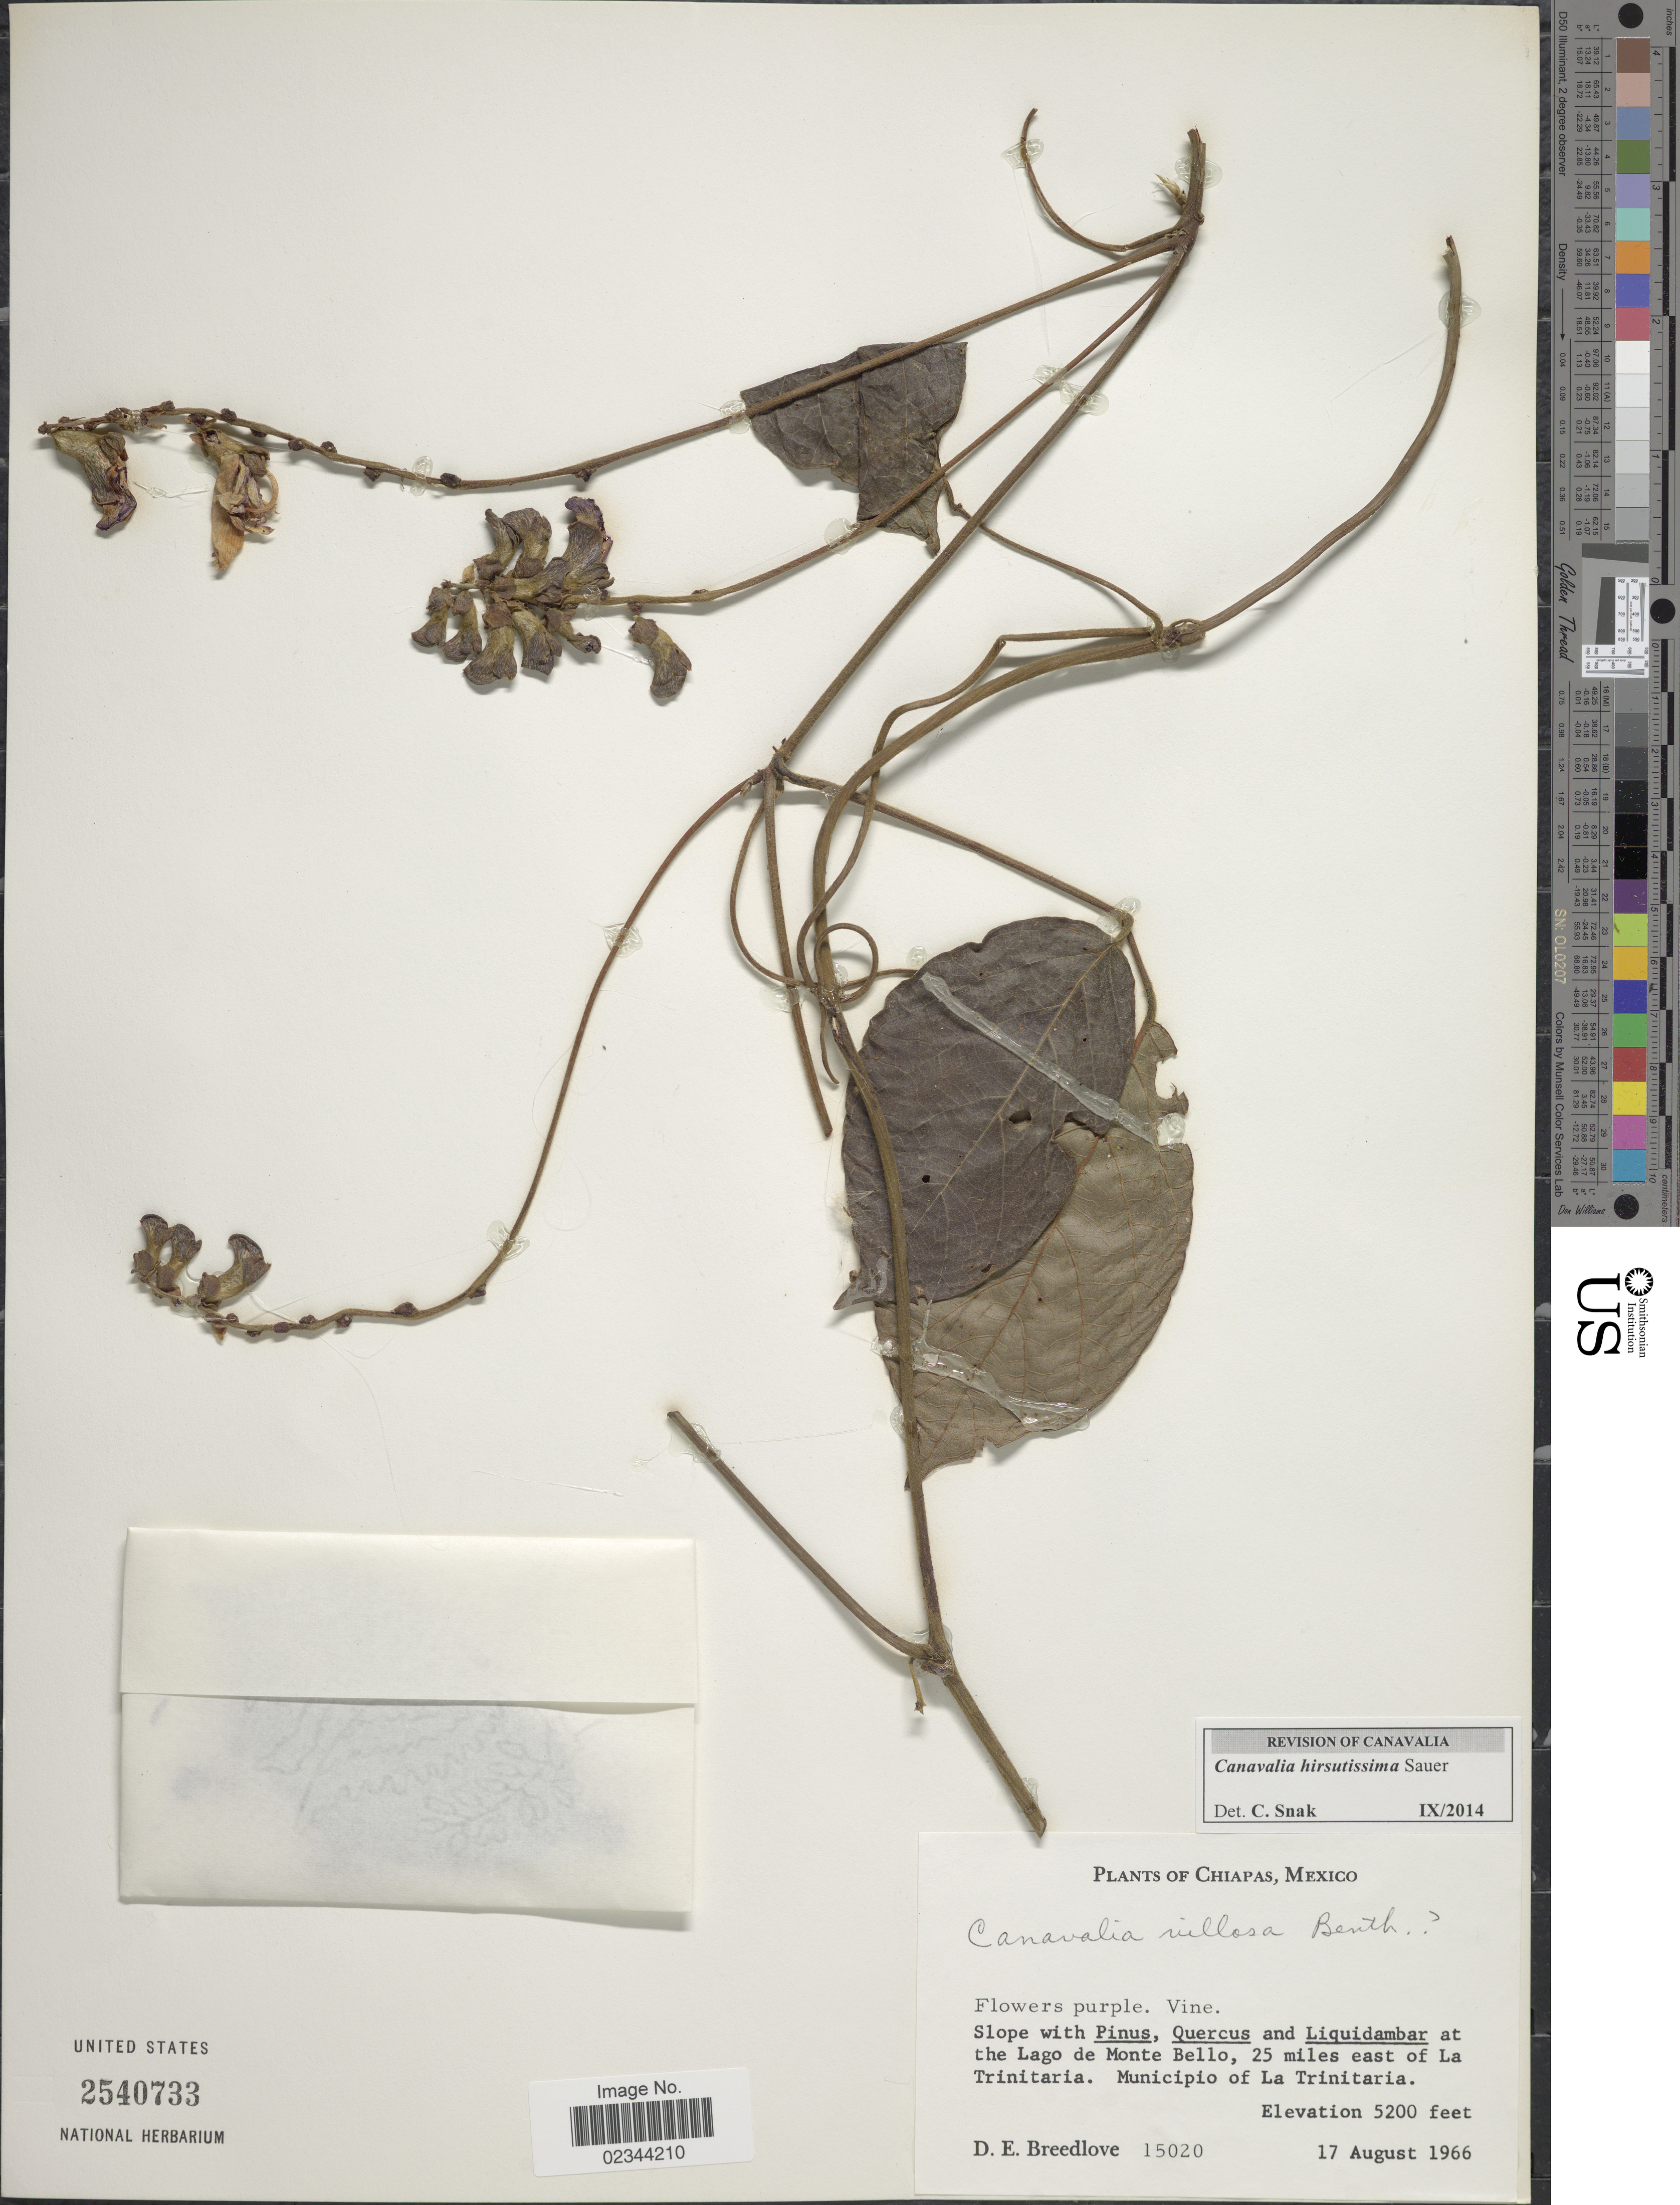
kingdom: Plantae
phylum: Tracheophyta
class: Magnoliopsida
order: Fabales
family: Fabaceae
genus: Canavalia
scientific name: Canavalia hirsutissima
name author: Sauer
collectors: D. E. Breedlove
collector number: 15020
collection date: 1966-08-17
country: Mexico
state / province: Chiapas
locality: At the Lago de Monte Bello, 25 miles east of La Trinitaria. Municipio of La Trinitaria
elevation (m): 1585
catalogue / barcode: US 2540733